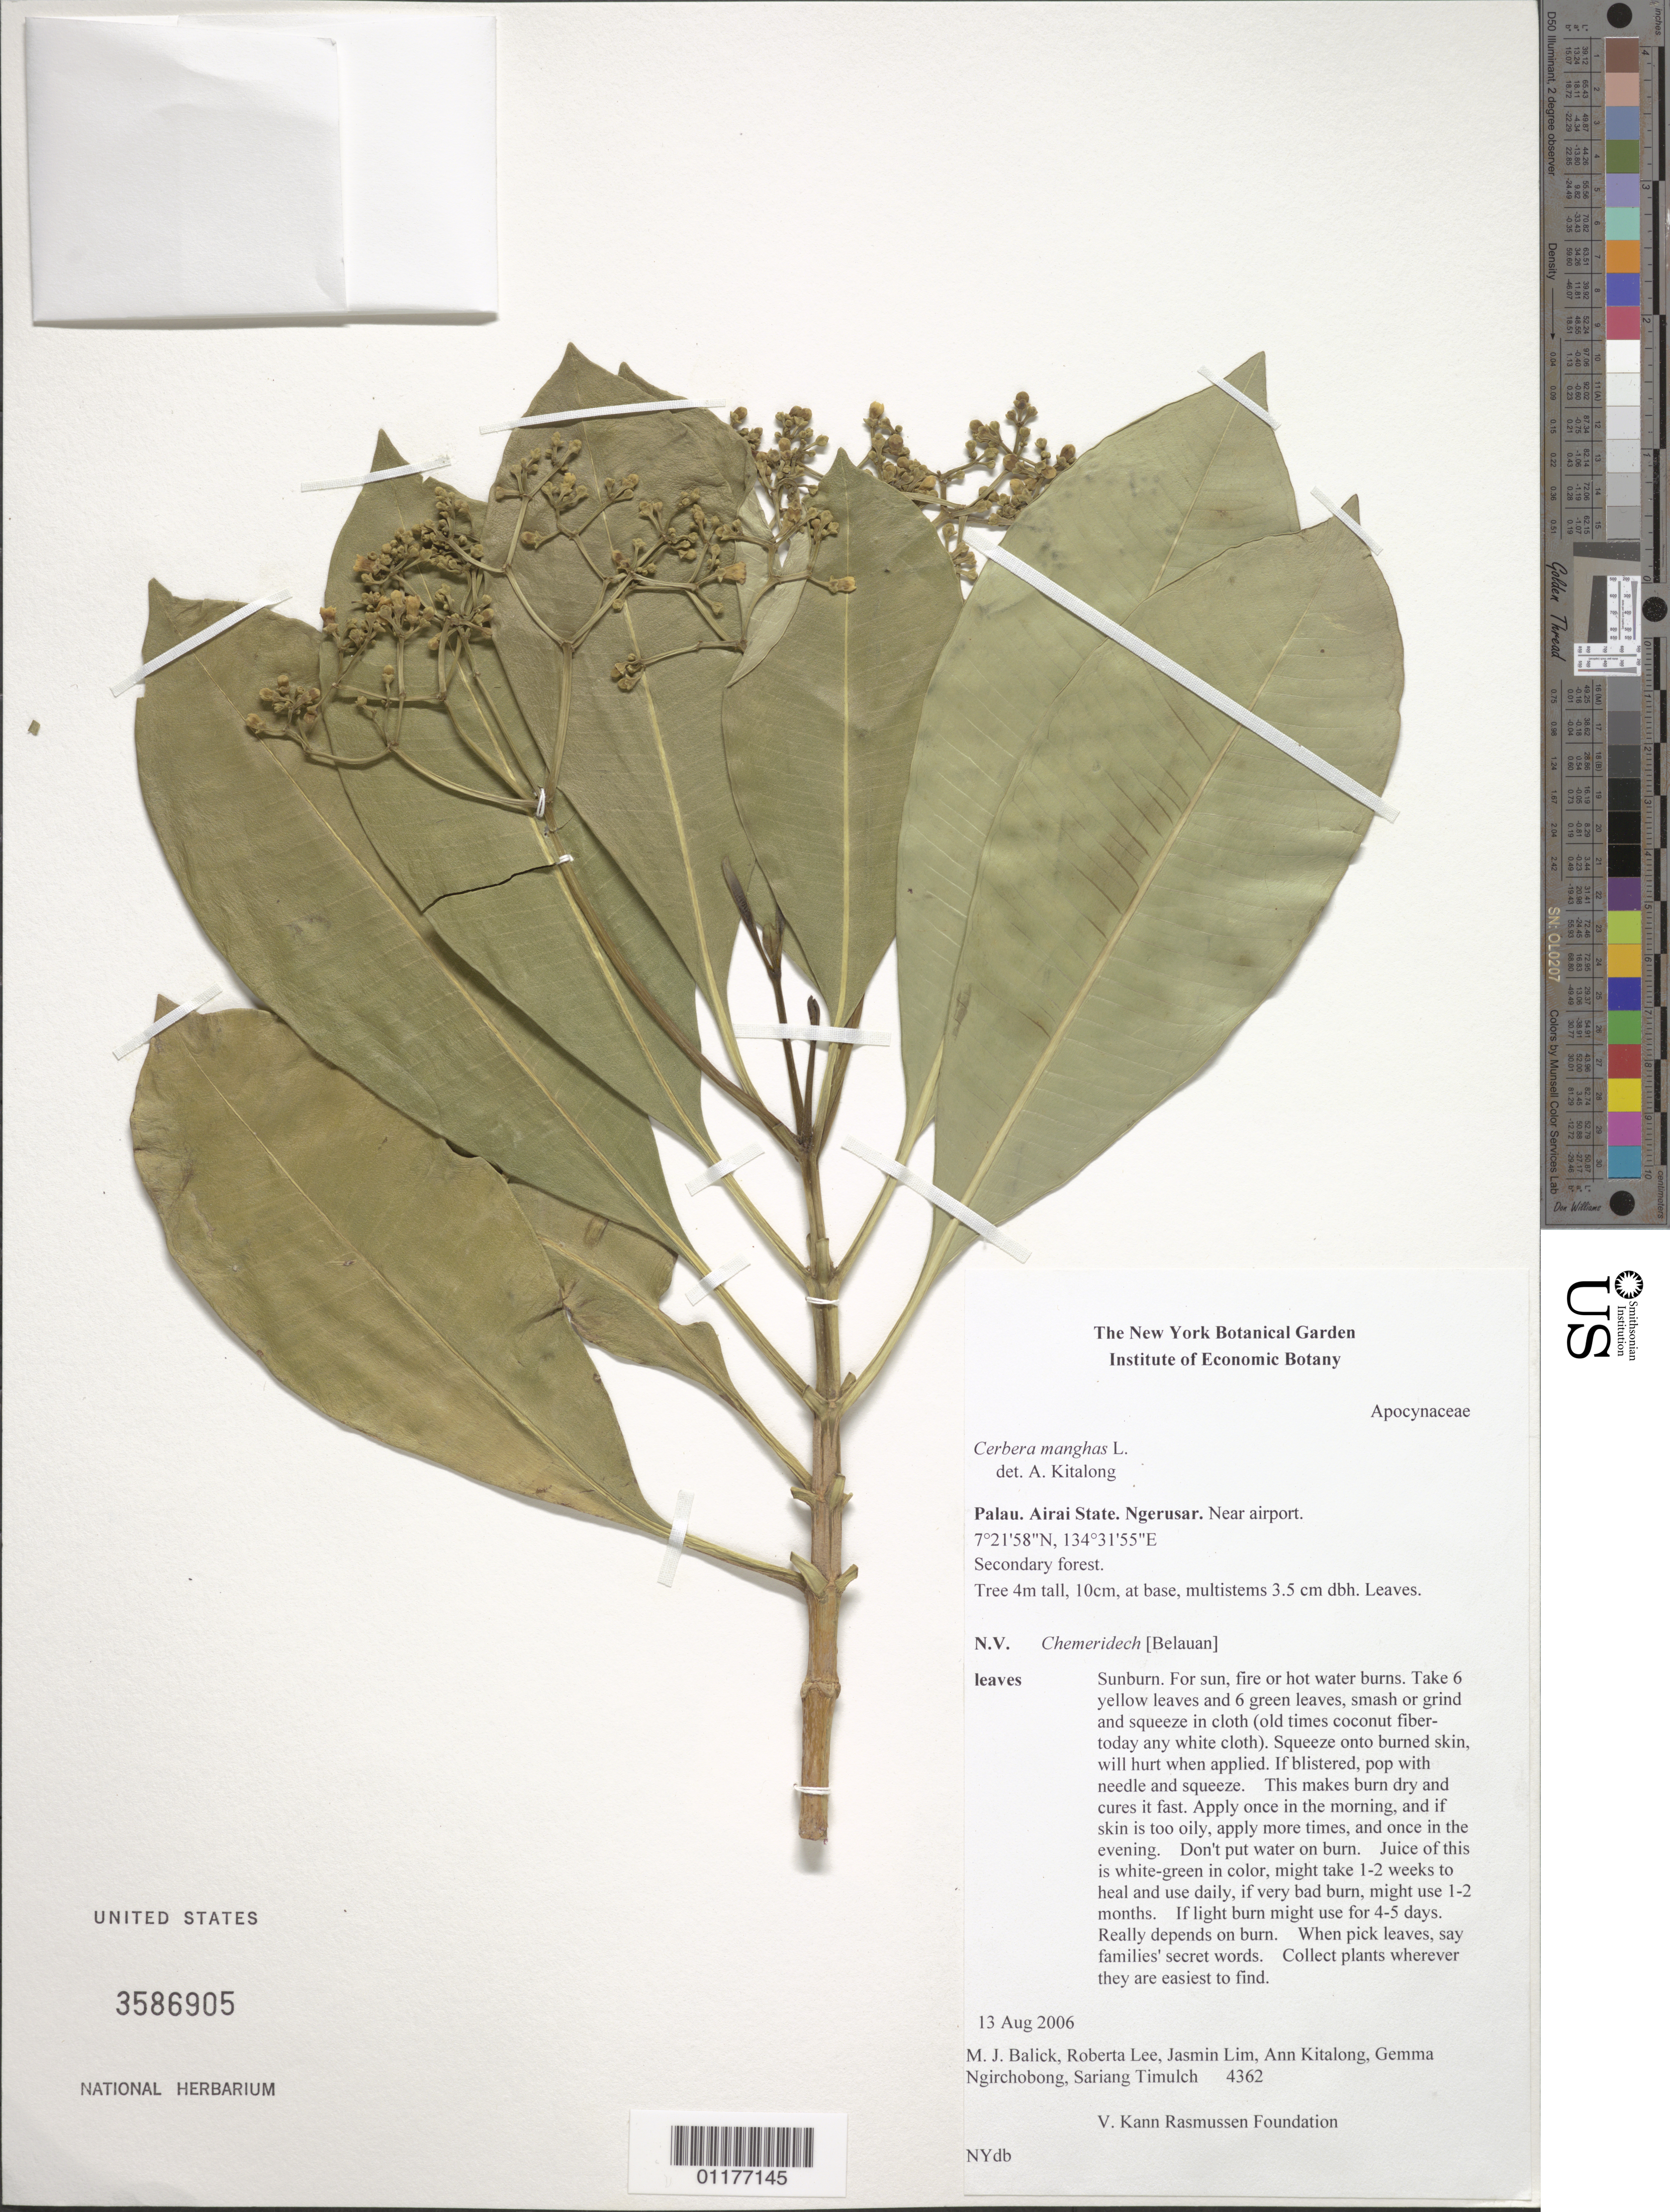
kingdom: Plantae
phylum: Tracheophyta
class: Magnoliopsida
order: Gentianales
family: Apocynaceae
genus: Cerbera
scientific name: Cerbera manghas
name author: L.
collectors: M. J. Balick, R. Lee, J. Lim, A. Kitalong, G. Ngirchobong & S. Timulch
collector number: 4362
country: Palau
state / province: Airai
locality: Ngerusar, near airport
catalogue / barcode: US 3586905